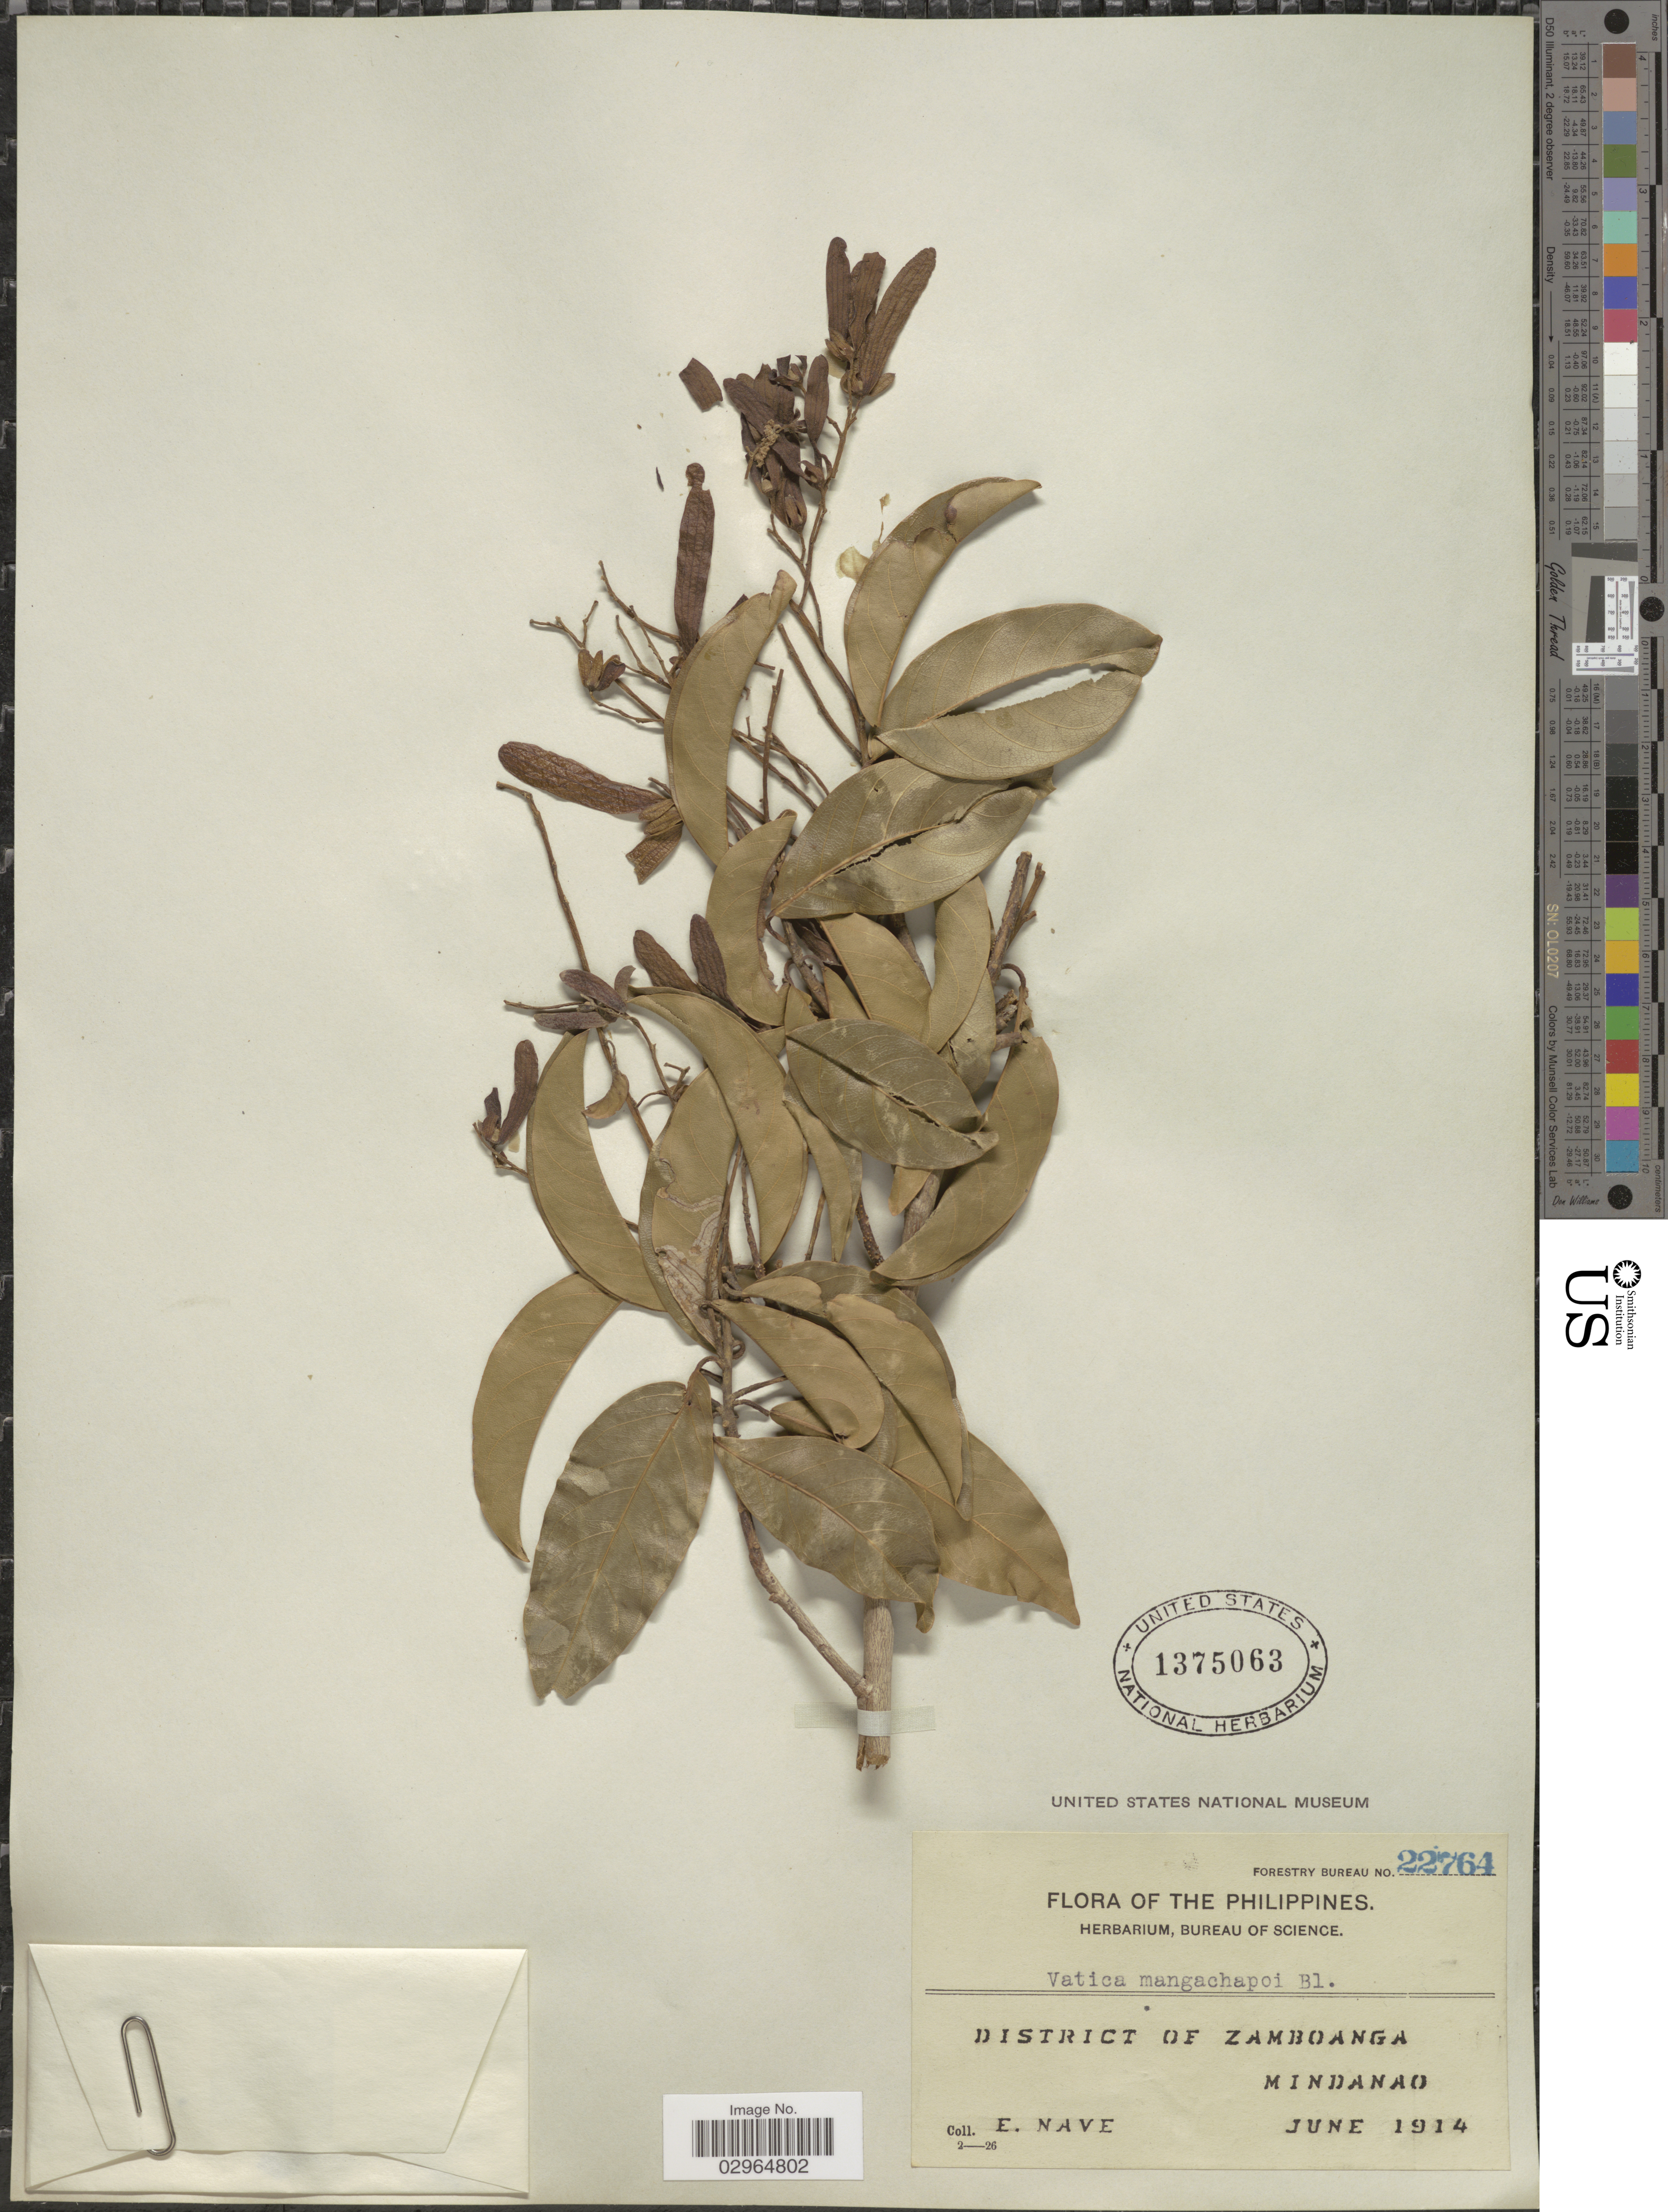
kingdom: Plantae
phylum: Tracheophyta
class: Magnoliopsida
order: Malvales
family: Dipterocarpaceae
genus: Vatica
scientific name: Vatica mangachapoi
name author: Blanco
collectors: E. Nave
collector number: Forestry Bureau 22764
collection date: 1914-06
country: Philippines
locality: District of Zamboanga. Mindanao.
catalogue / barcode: US 1375063